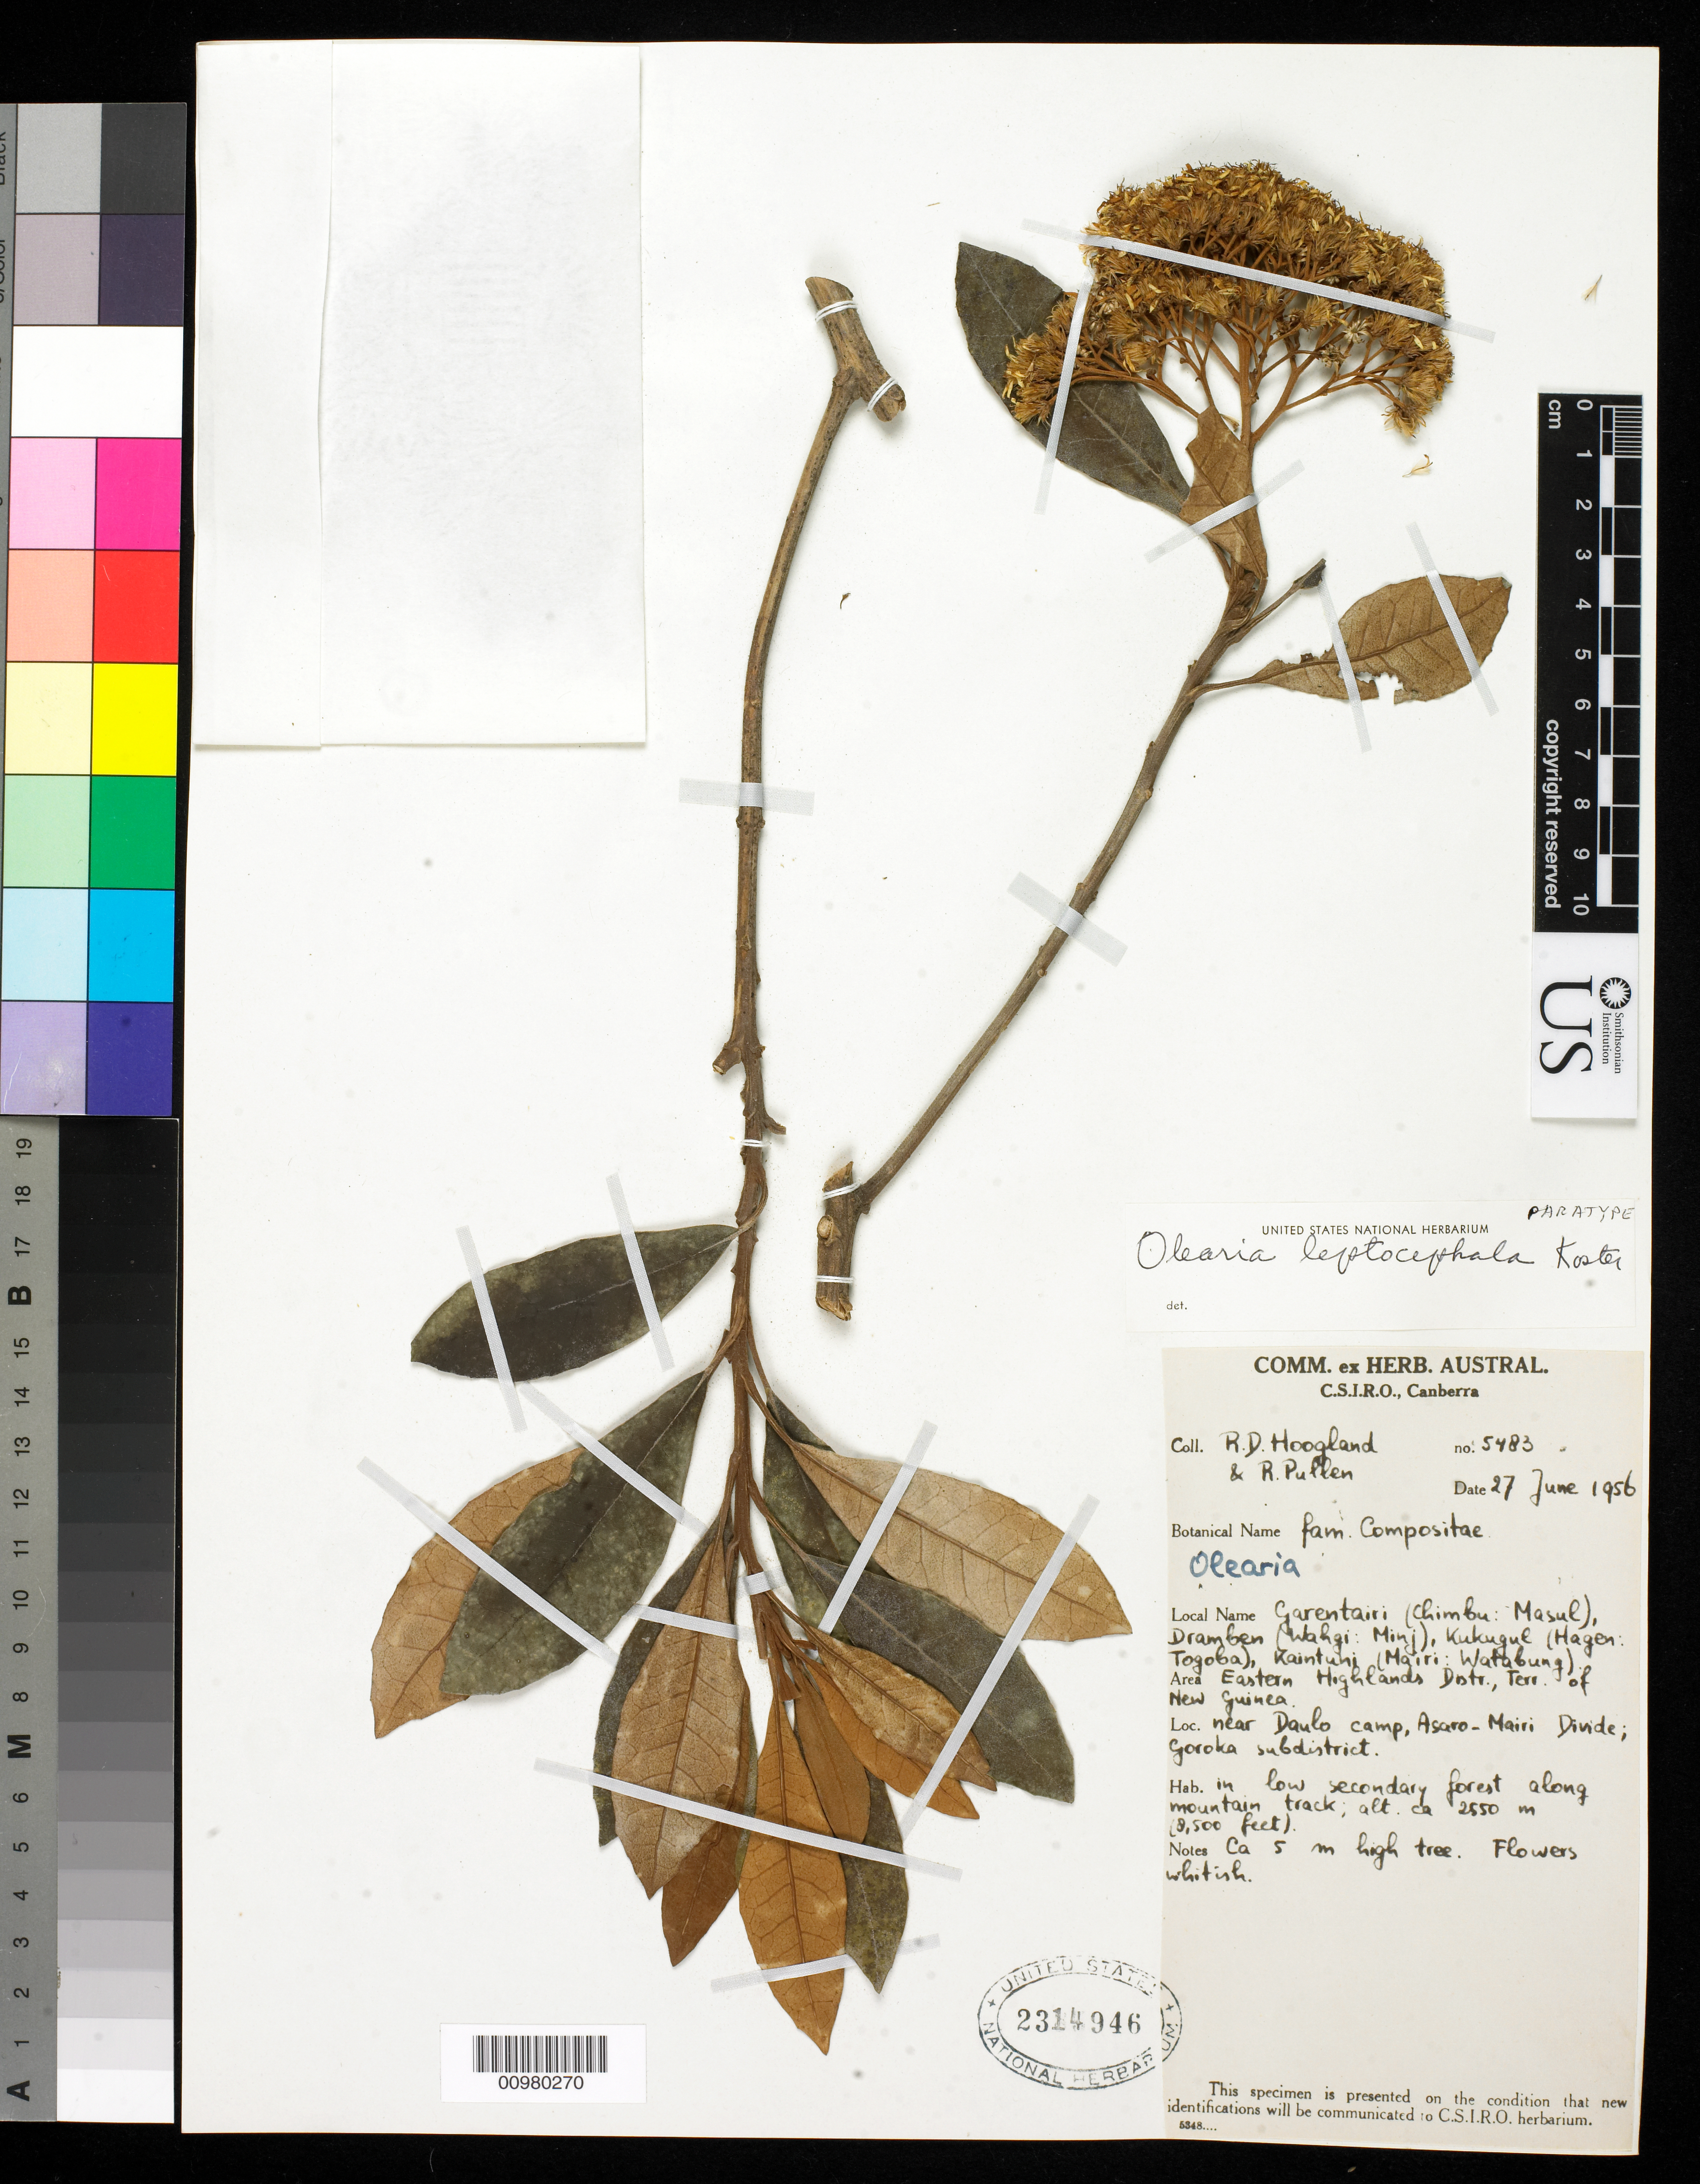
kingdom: Plantae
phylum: Tracheophyta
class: Magnoliopsida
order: Asterales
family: Asteraceae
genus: Olearia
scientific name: Olearia leptocephala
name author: J. Kost.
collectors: R. D. Hoogland & R. Pullen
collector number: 5483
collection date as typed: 27 Jun 1956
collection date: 1956-06-27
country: Papua New Guinea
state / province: Eastern Highlands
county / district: Goroka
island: New Guinea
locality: in low secondary forest along mountain track, near Daulo camp, Asaro-Mairi Divide.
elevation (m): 2550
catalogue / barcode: US 2314946